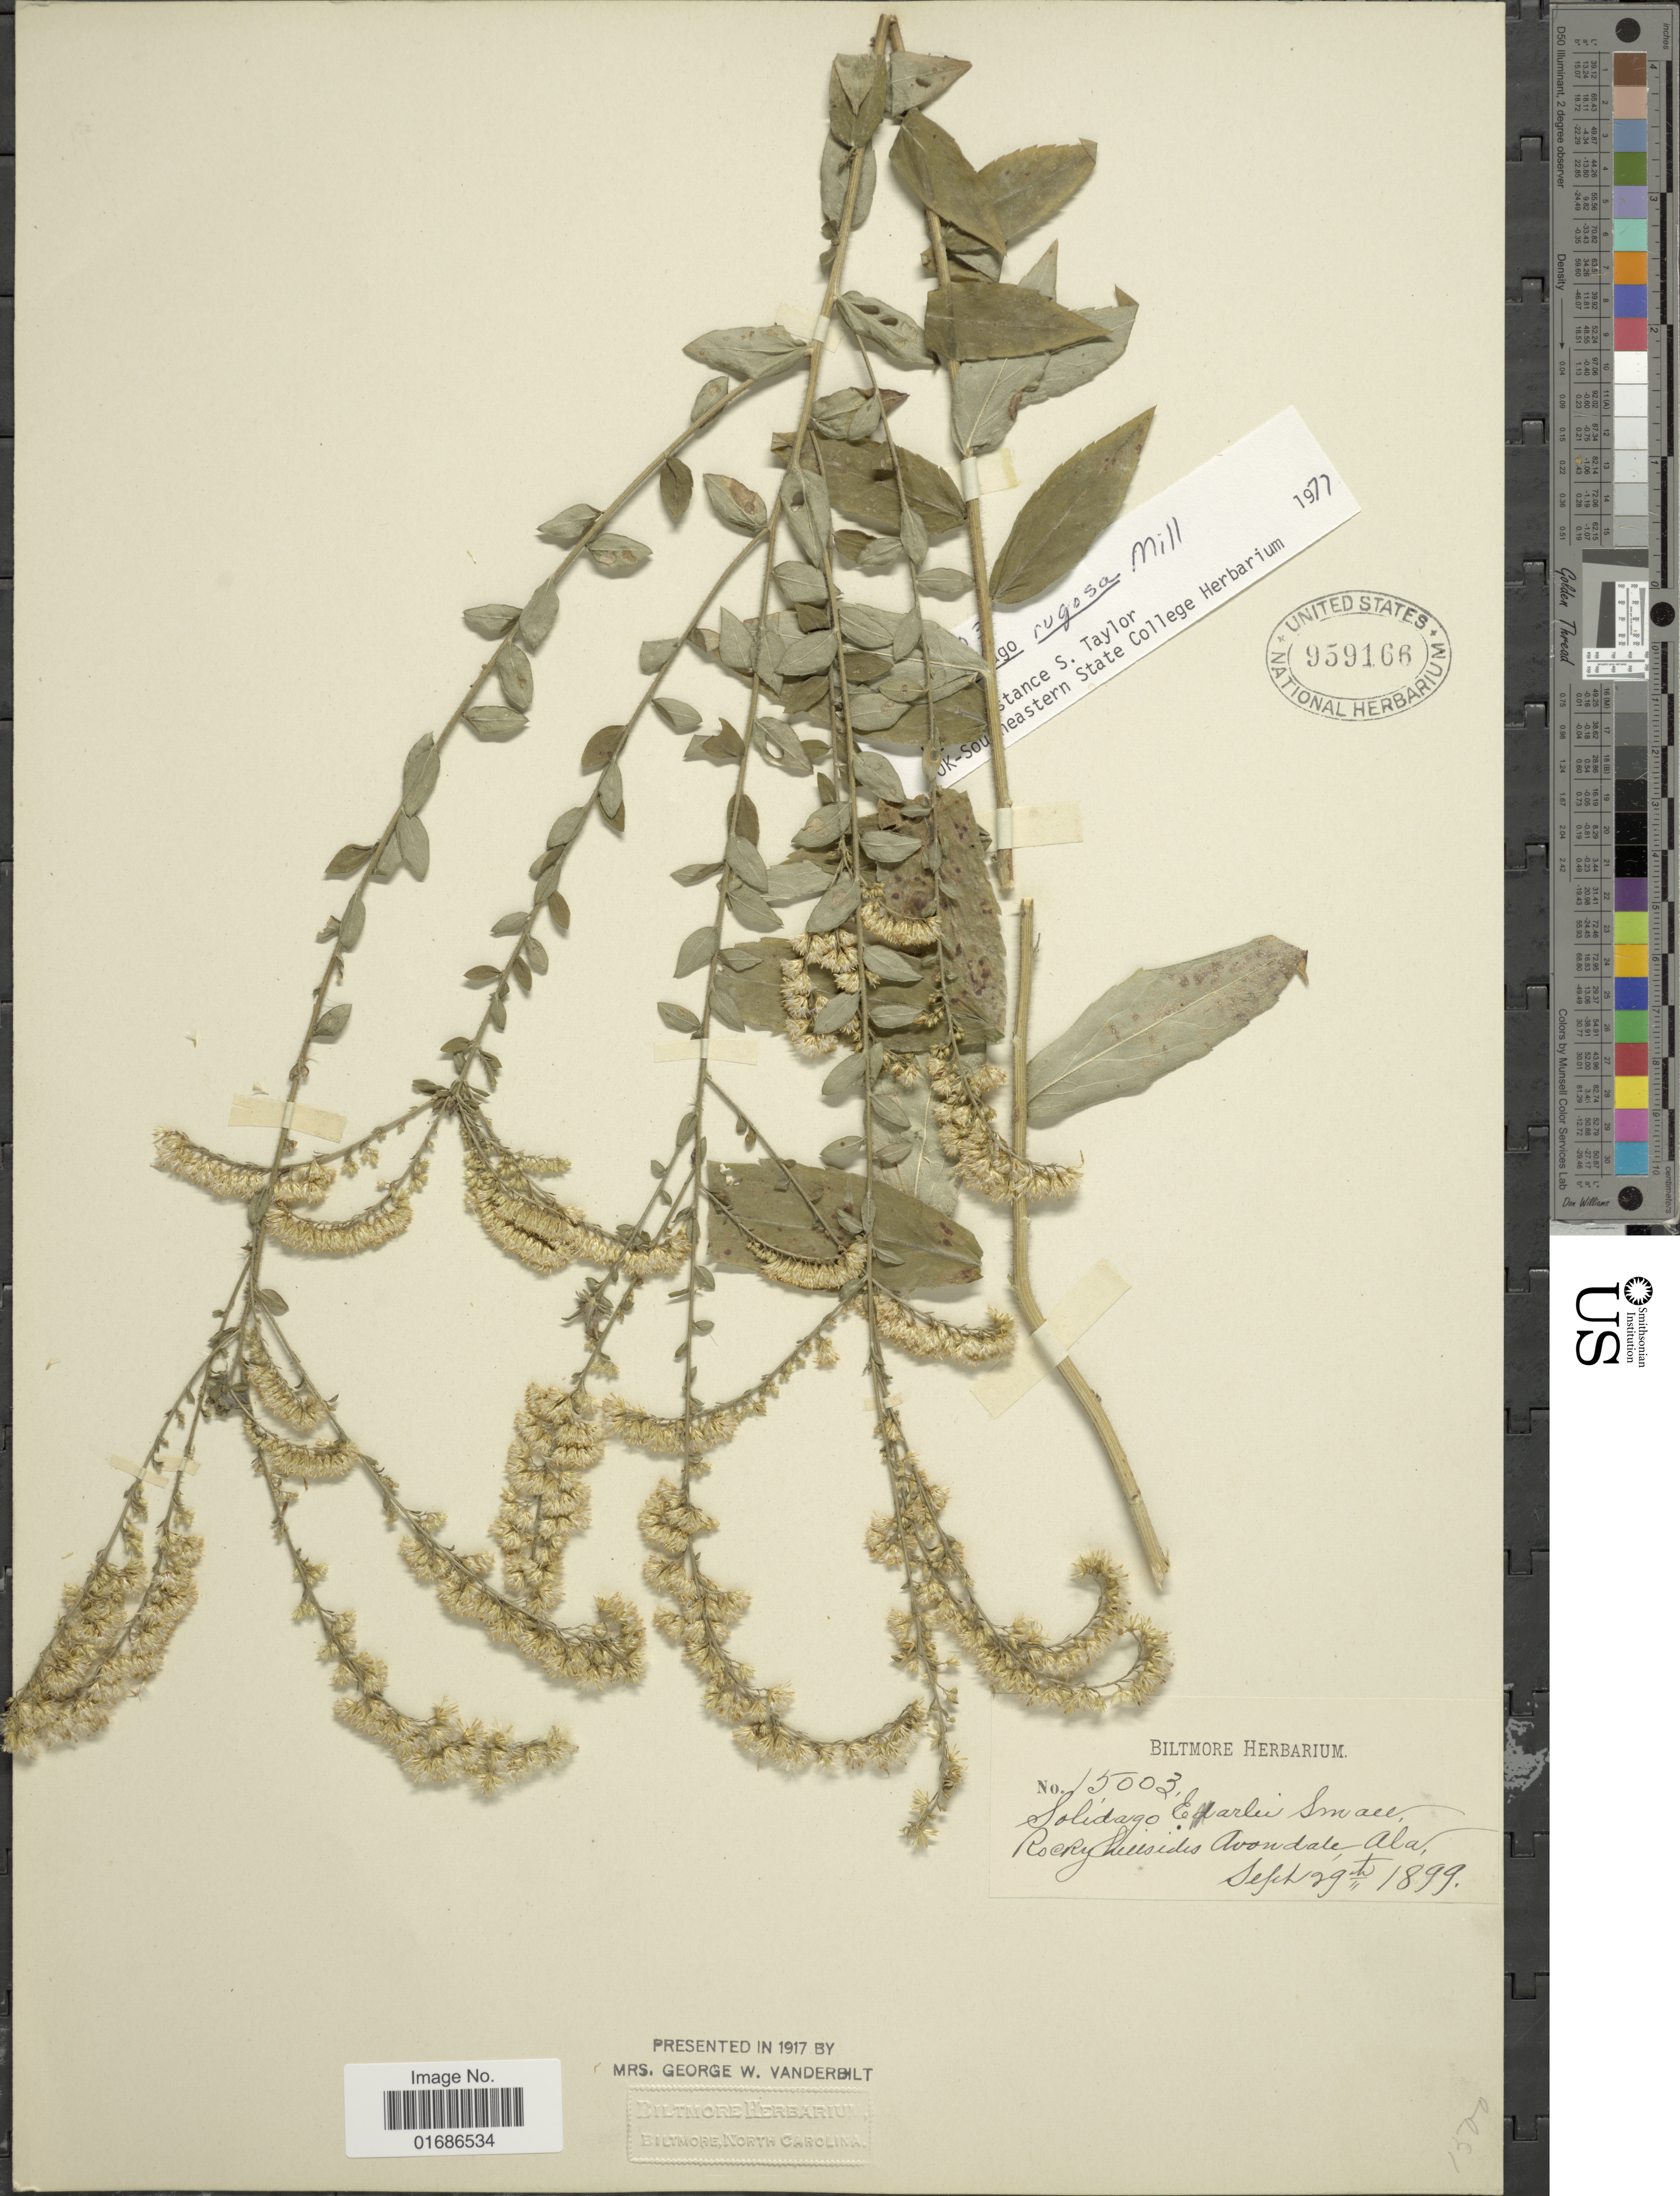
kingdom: Plantae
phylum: Tracheophyta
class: Magnoliopsida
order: Asterales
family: Asteraceae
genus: Solidago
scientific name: Solidago earlei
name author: Small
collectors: ex herb. Biltmore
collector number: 15003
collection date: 1899-09-29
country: United States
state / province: Alabama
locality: Rocky hillsides Avondale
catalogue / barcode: US 959168